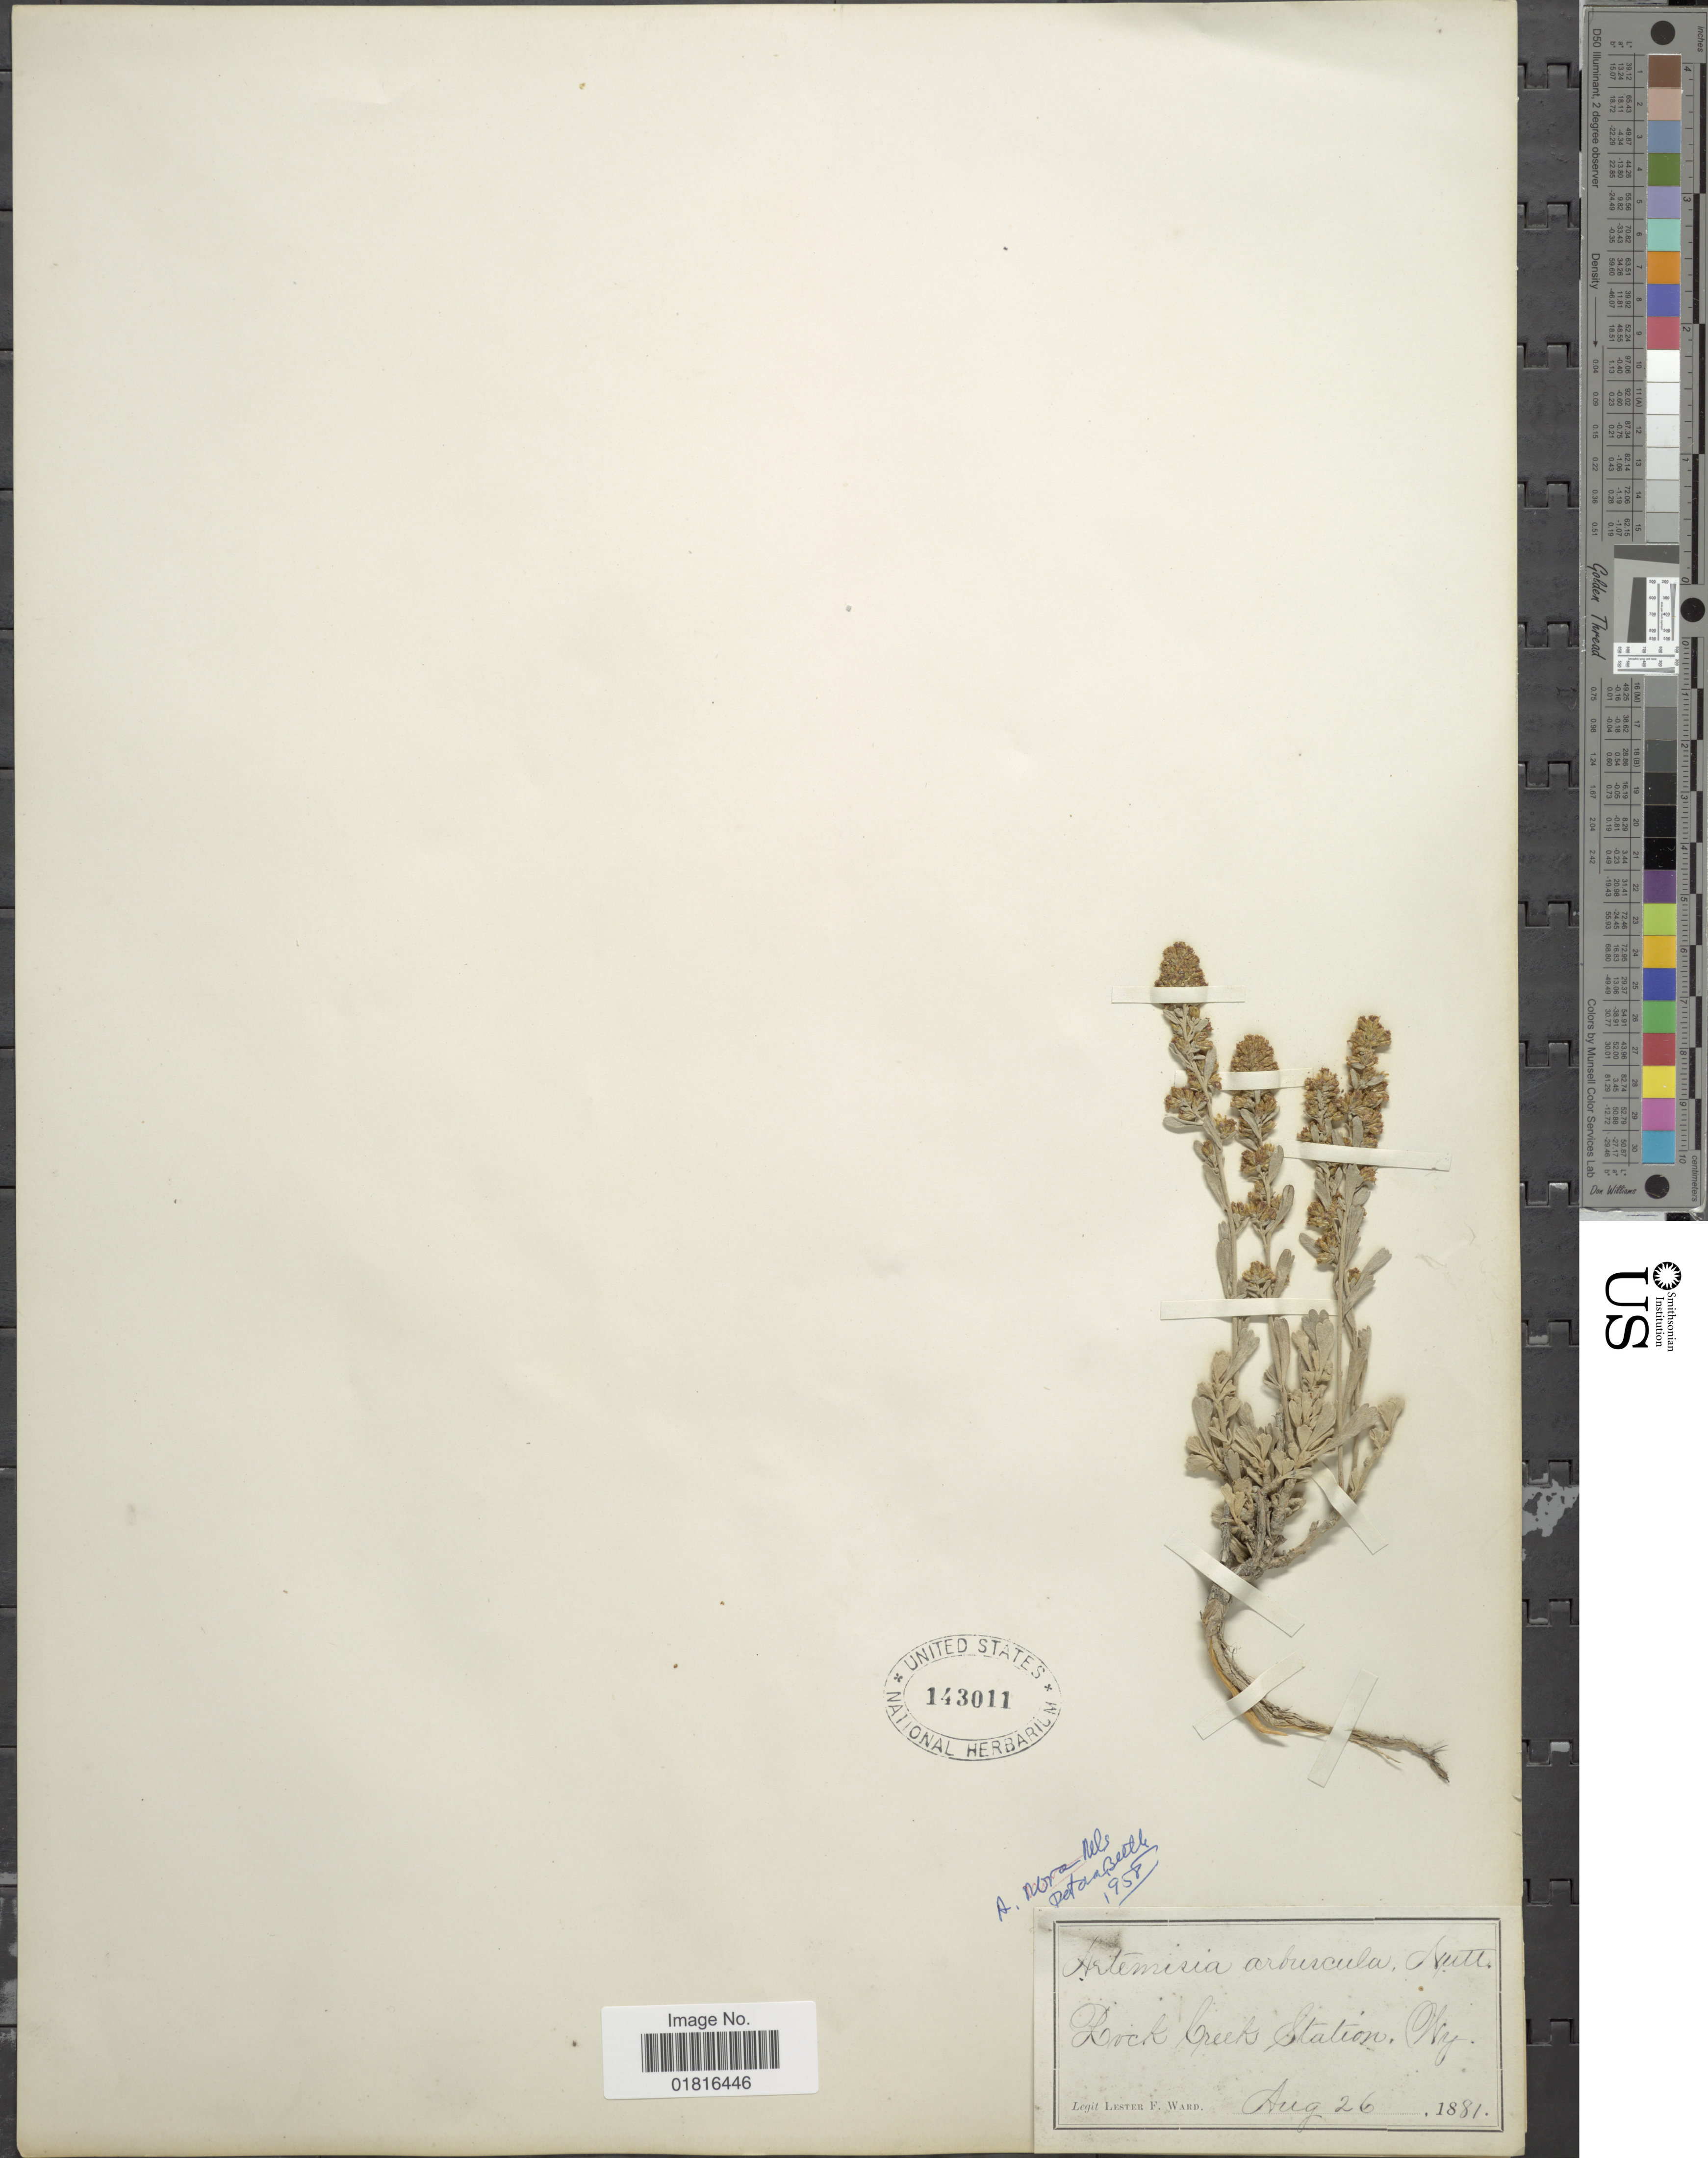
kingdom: Plantae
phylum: Tracheophyta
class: Magnoliopsida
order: Asterales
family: Asteraceae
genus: Artemisia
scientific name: Artemisia nova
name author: A. Nelson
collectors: L. F. Ward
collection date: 1881-08-26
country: United States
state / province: Wyoming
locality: Rock Creeks Station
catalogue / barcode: US 143011